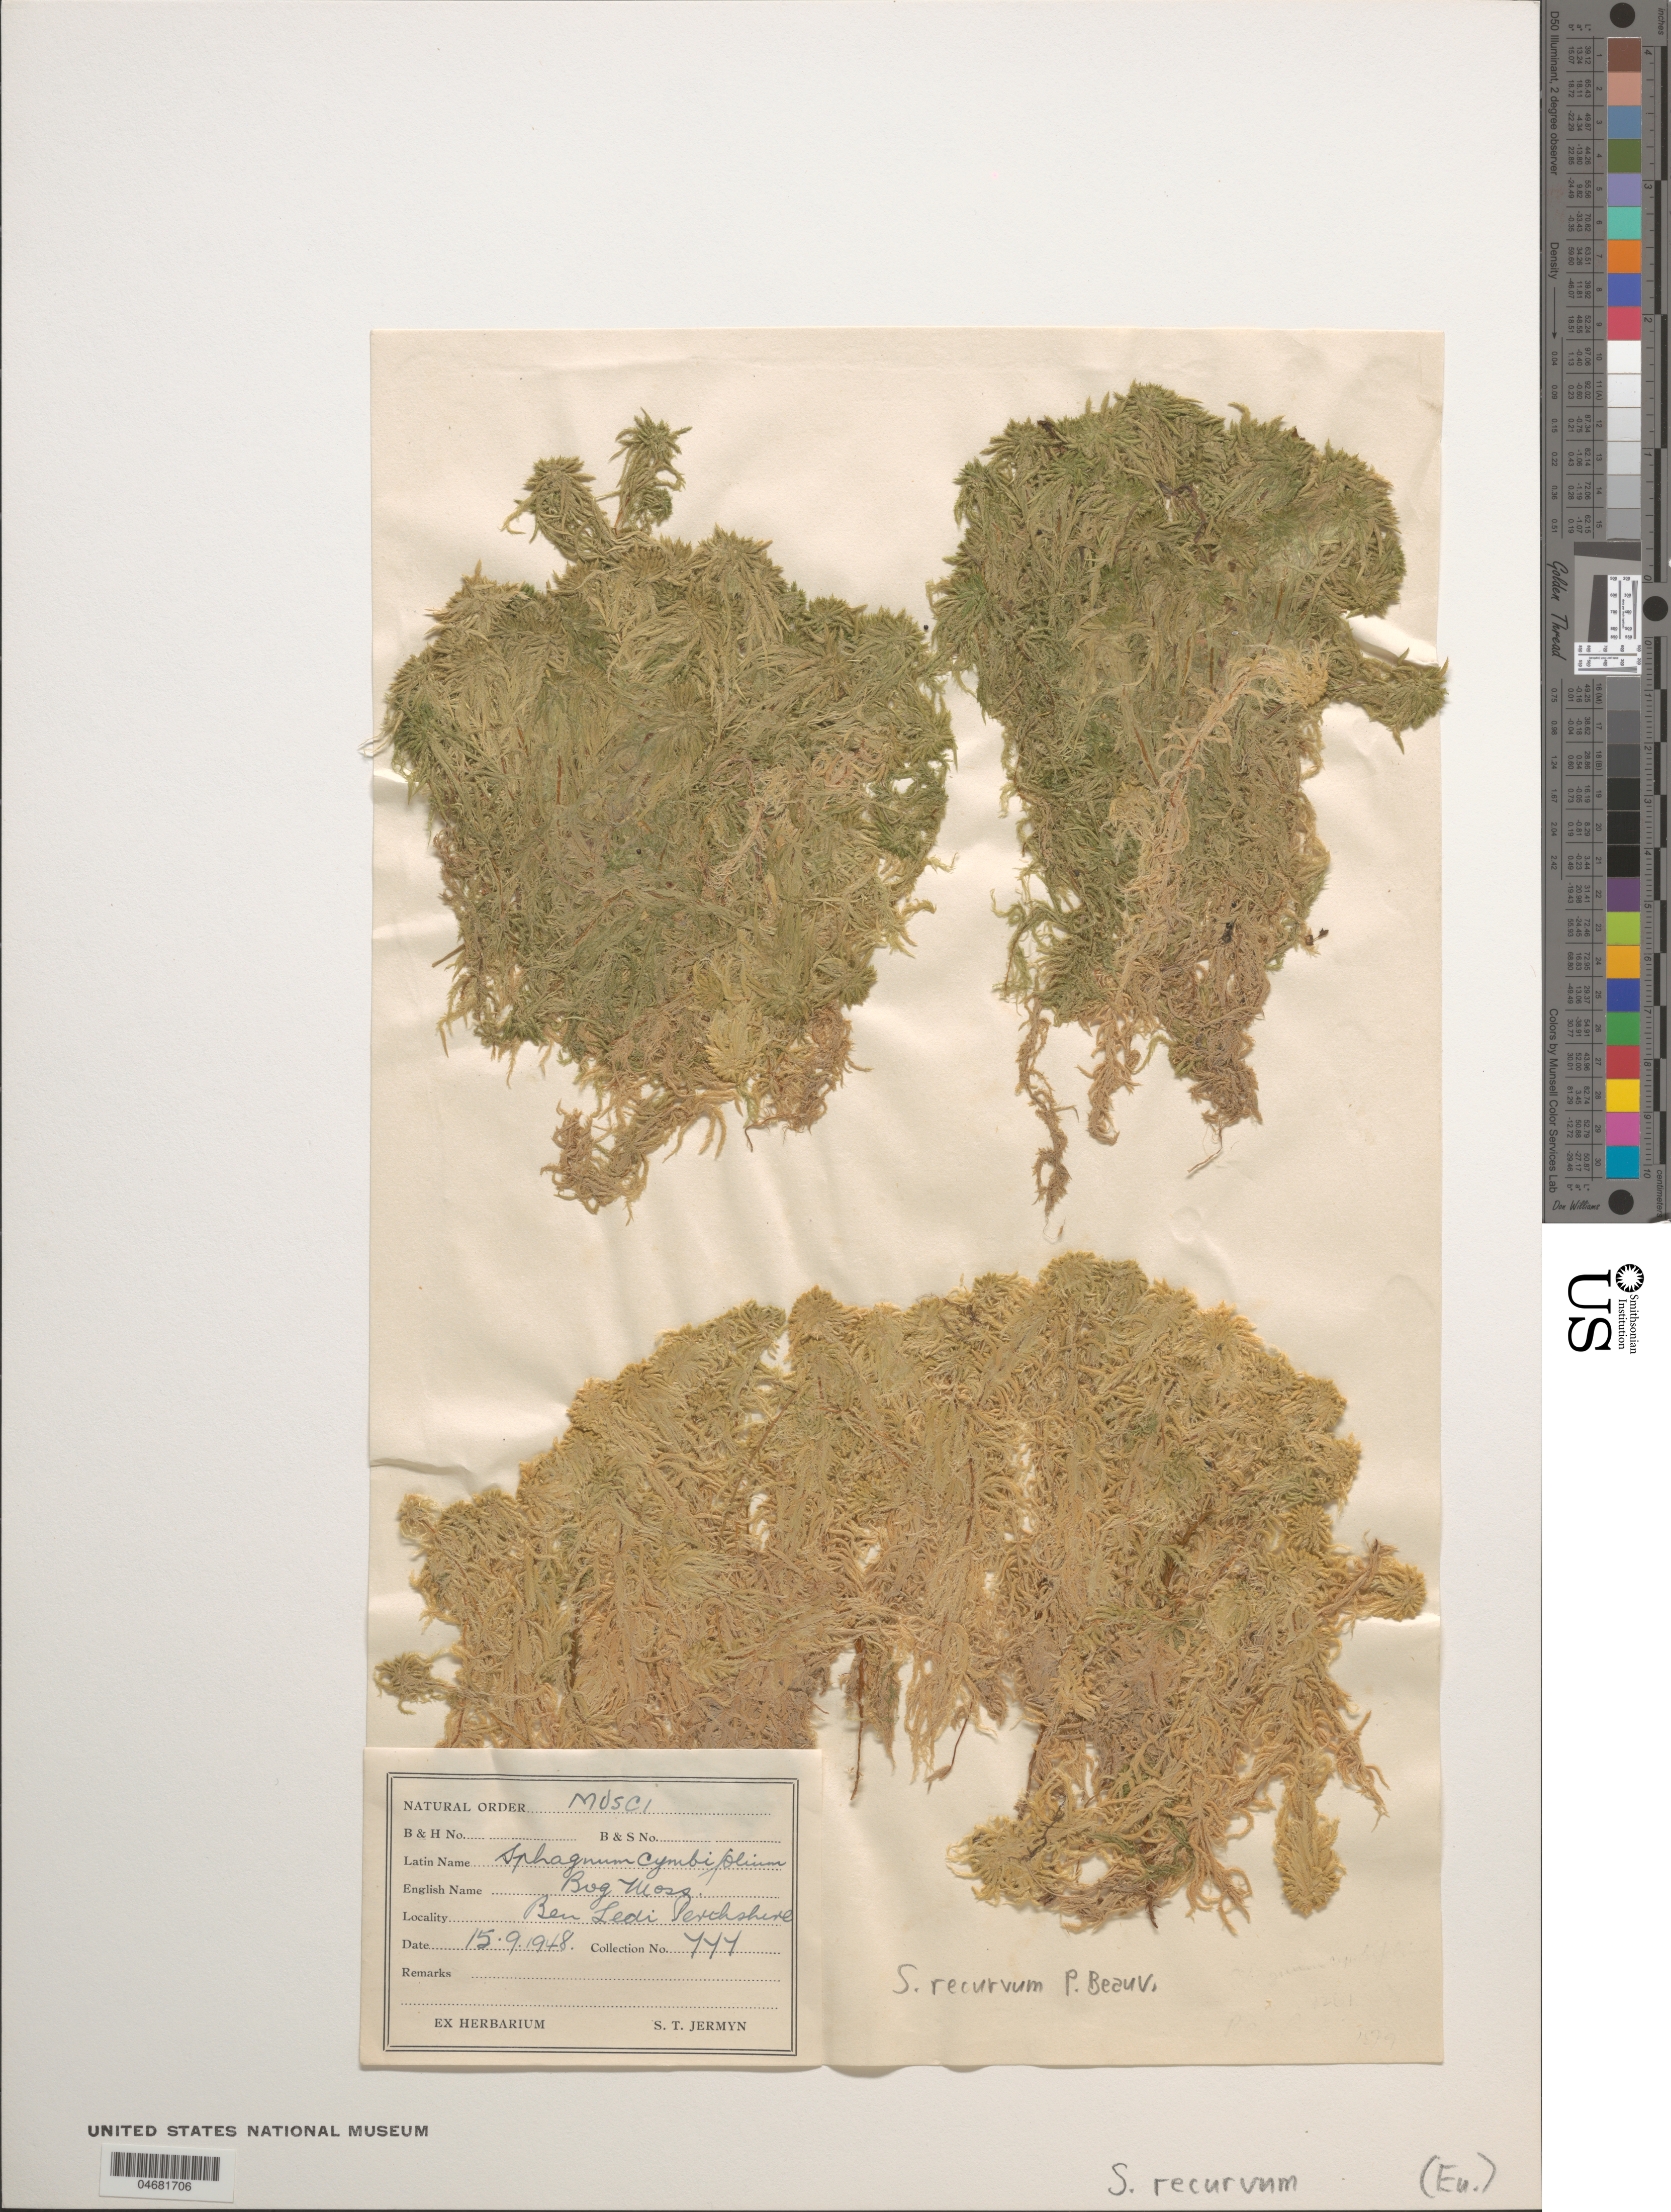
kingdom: Plantae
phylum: Bryophyta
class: Sphagnopsida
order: Sphagnales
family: Sphagnaceae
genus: Sphagnum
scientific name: Sphagnum cymbifolium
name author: (Ehrh.) Hedw.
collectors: ex herb. S. T. Jermyn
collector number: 777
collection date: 1948-09-15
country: United Kingdom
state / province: Scotland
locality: Ben Ledi Perthshire.